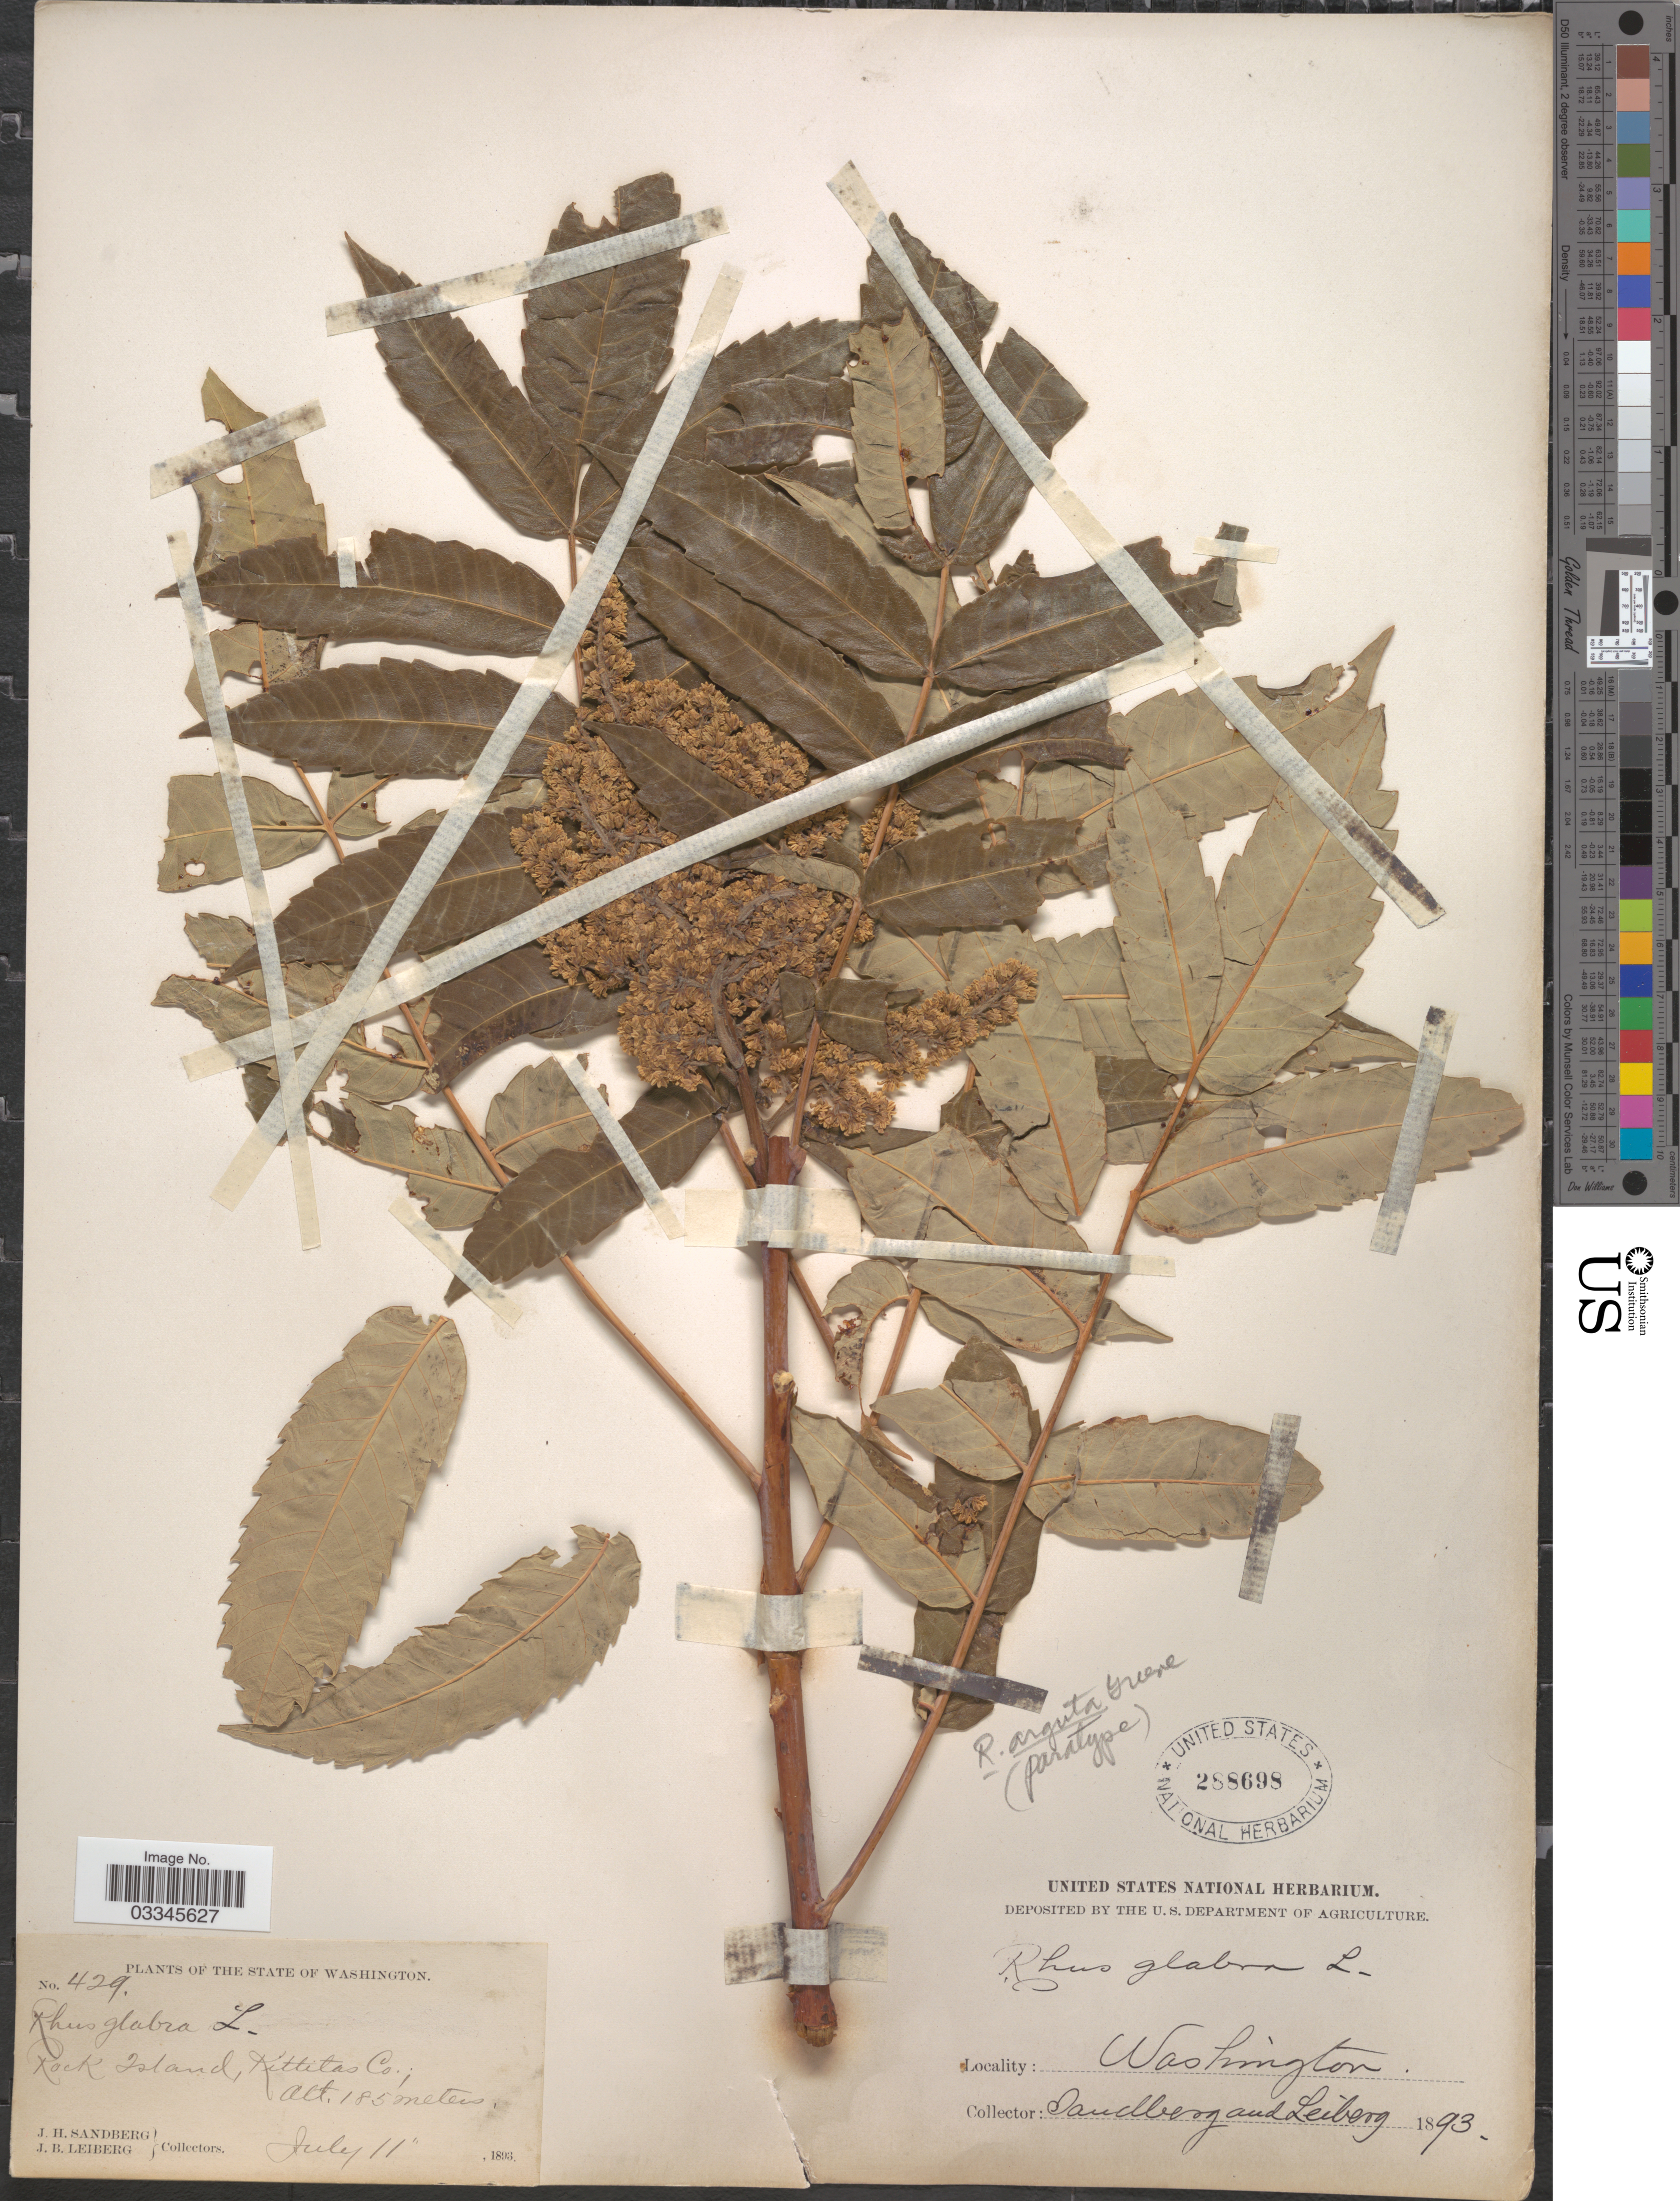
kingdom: Plantae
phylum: Tracheophyta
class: Magnoliopsida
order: Sapindales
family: Anacardiaceae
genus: Rhus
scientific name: Rhus arguta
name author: Greene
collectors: J. H. Sandberg & J. B. Leiberg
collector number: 429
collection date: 1893-07-11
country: United States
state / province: Washington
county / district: Kittitas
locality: Rock Island, Kittitas Co.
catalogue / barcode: US 288698